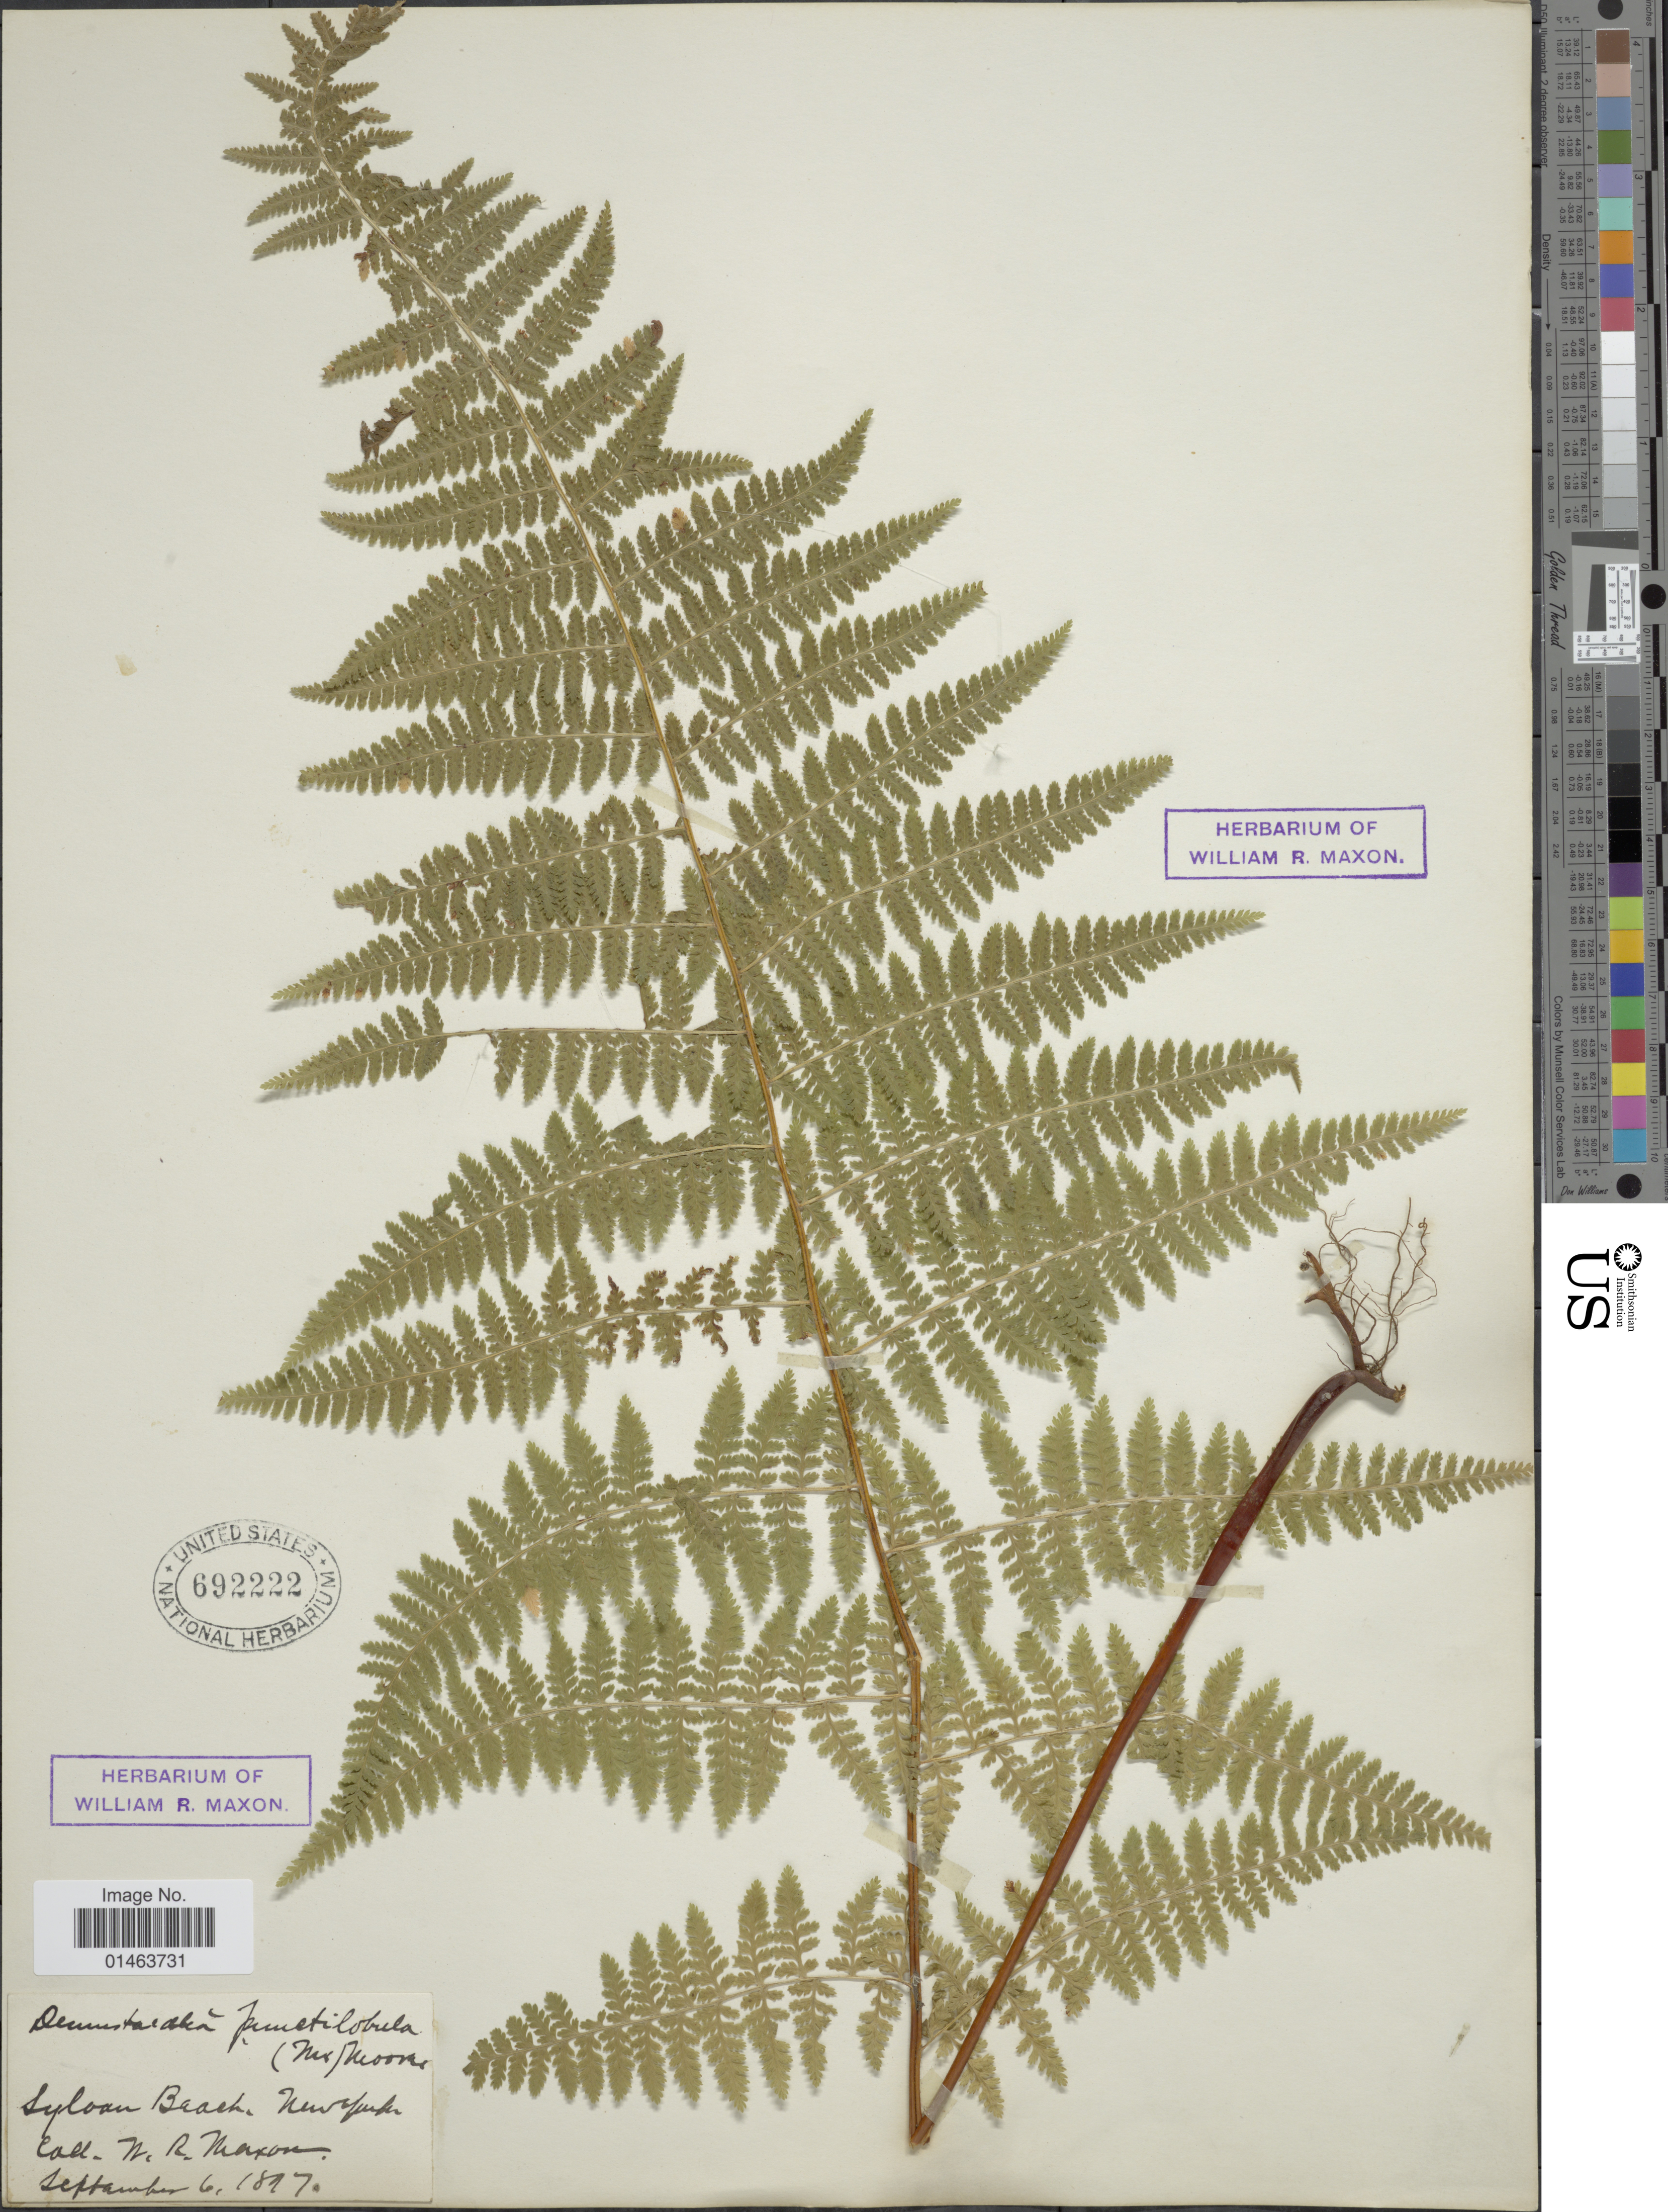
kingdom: Plantae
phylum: Tracheophyta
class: Polypodiopsida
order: Polypodiales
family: Dennstaedtiaceae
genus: Dennstaedtia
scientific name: Dennstaedtia punctilobula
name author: (Michx.) T. Moore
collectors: W. R. Maxon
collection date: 1897-09-06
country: United States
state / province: New York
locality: New York, Syloan Beach.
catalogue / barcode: US 692222